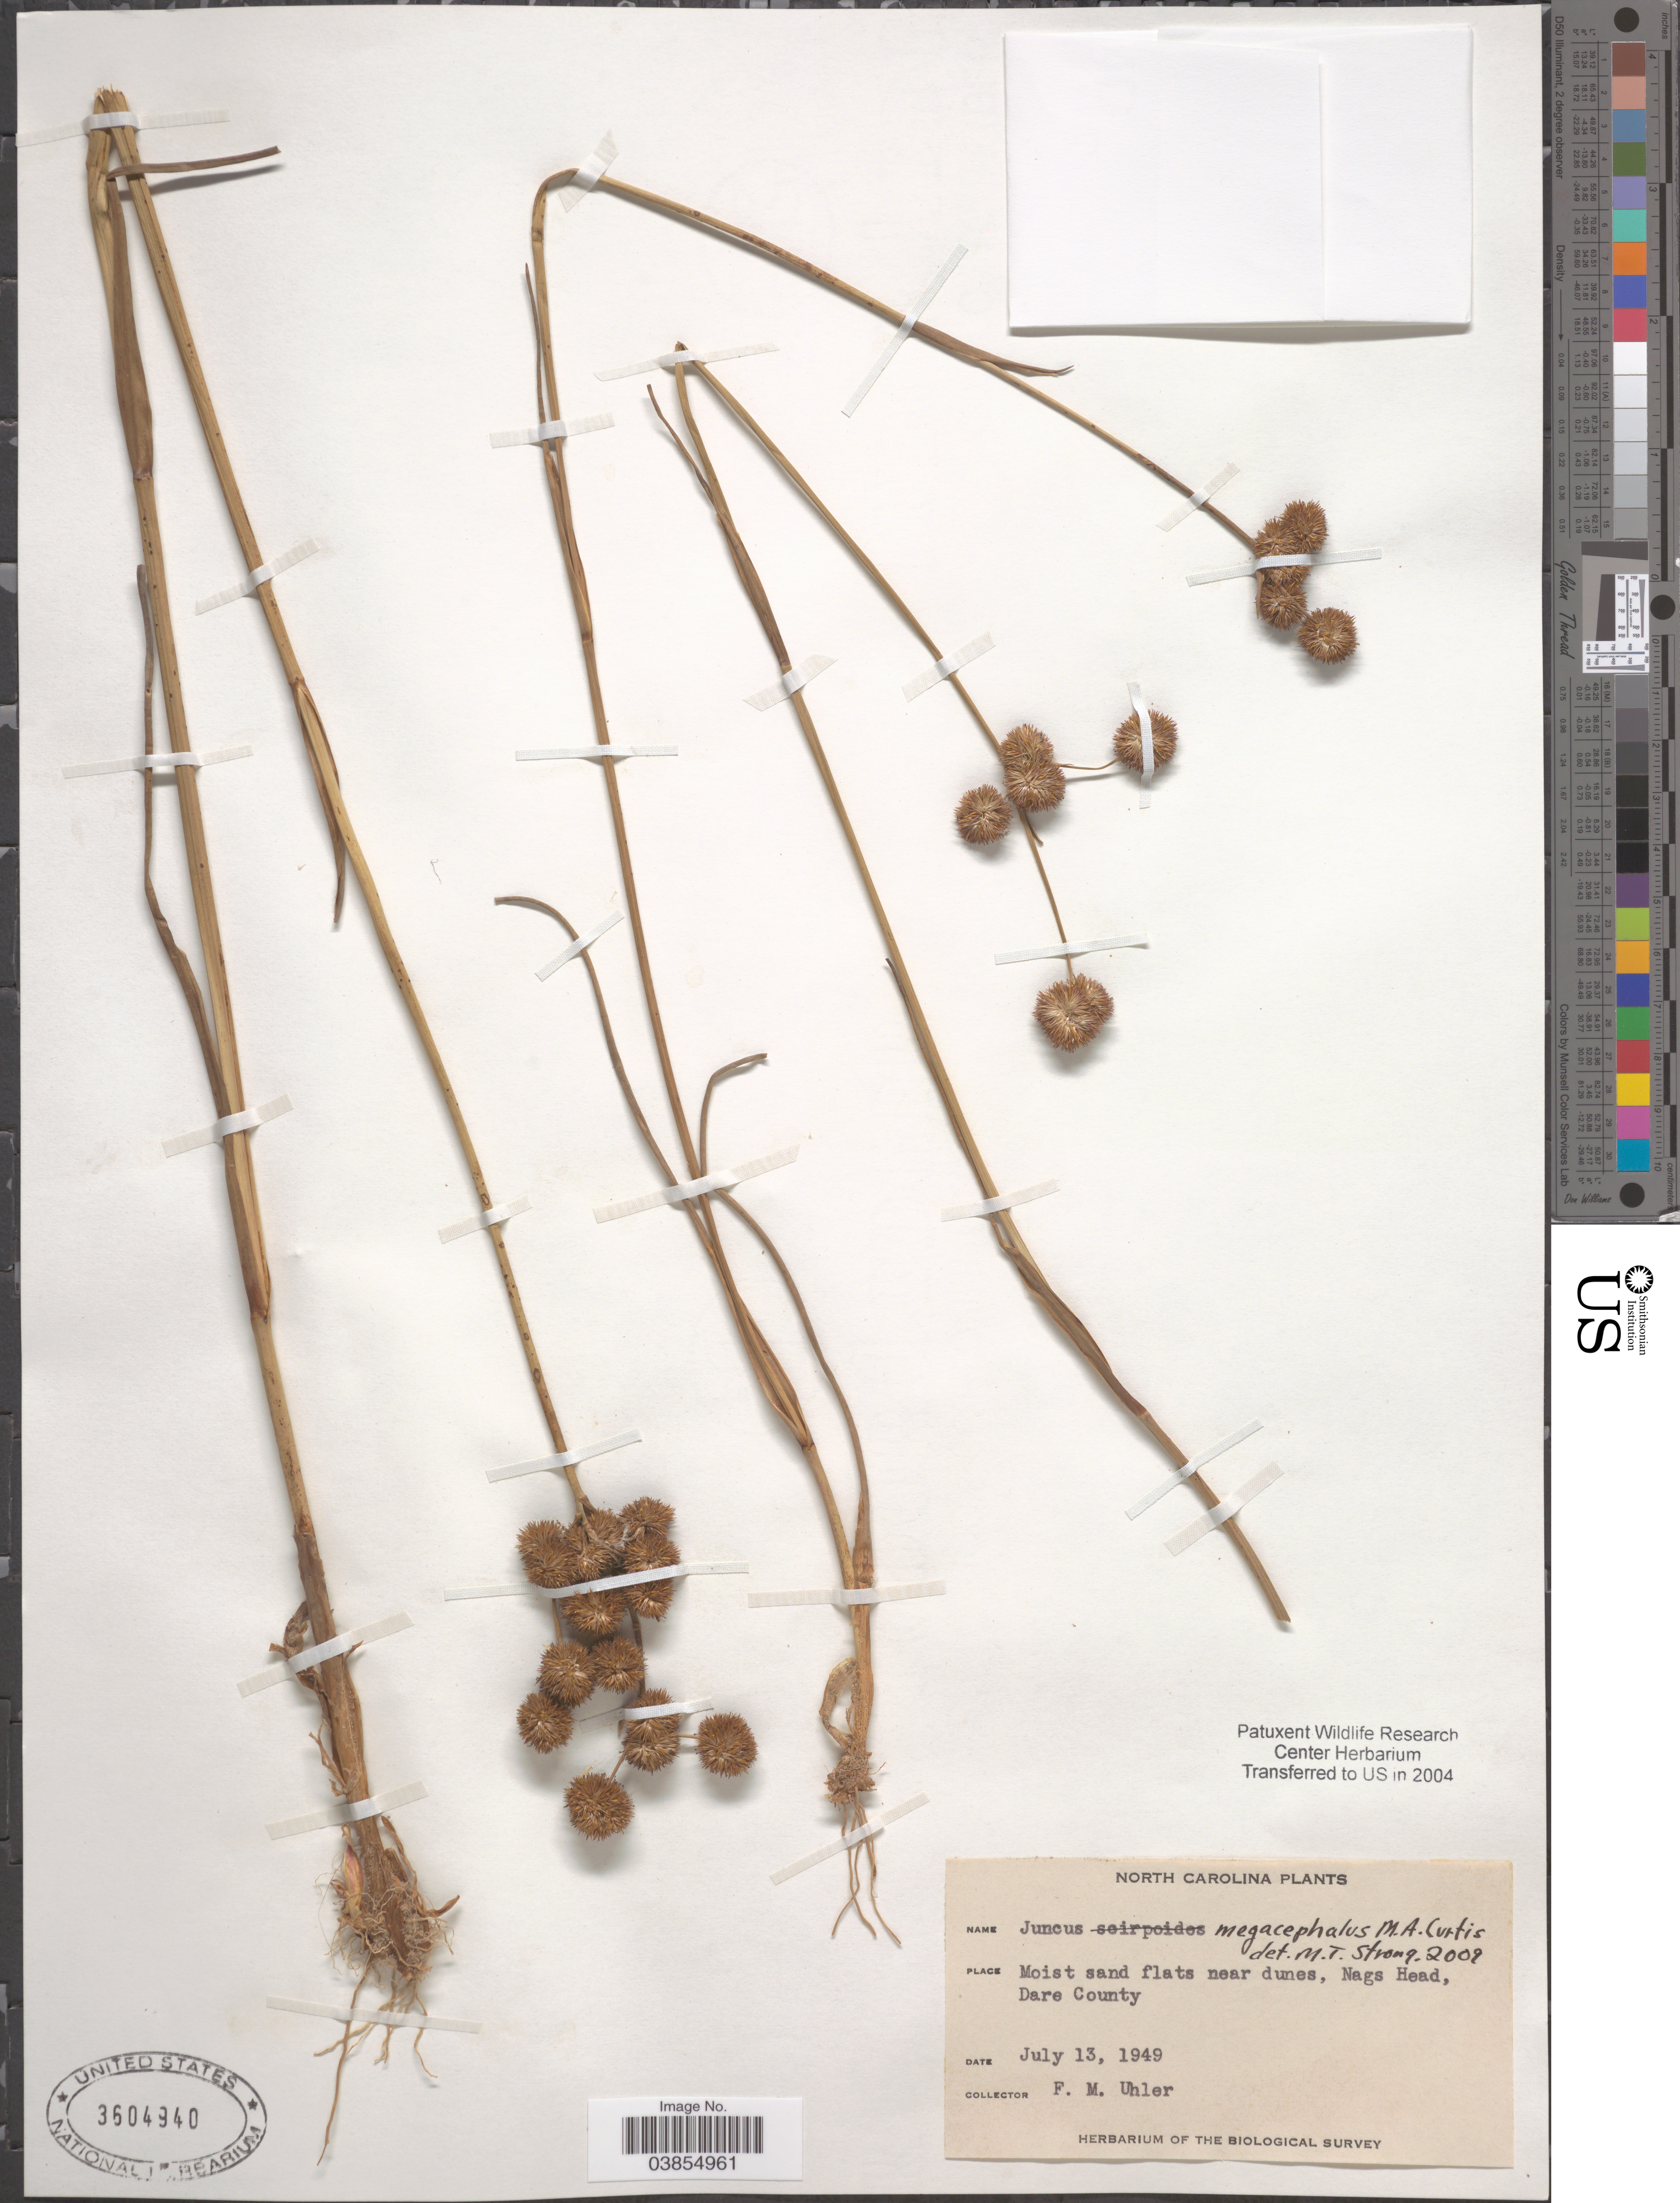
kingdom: Plantae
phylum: Tracheophyta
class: Liliopsida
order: Poales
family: Juncaceae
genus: Juncus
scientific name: Juncus megacephalus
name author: M.A. Curtis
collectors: F. M. Uhler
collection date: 1949-07-13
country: United States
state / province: North Carolina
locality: Moist sand flats near dunes, Nags Head, Dare County.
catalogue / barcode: US 3604940